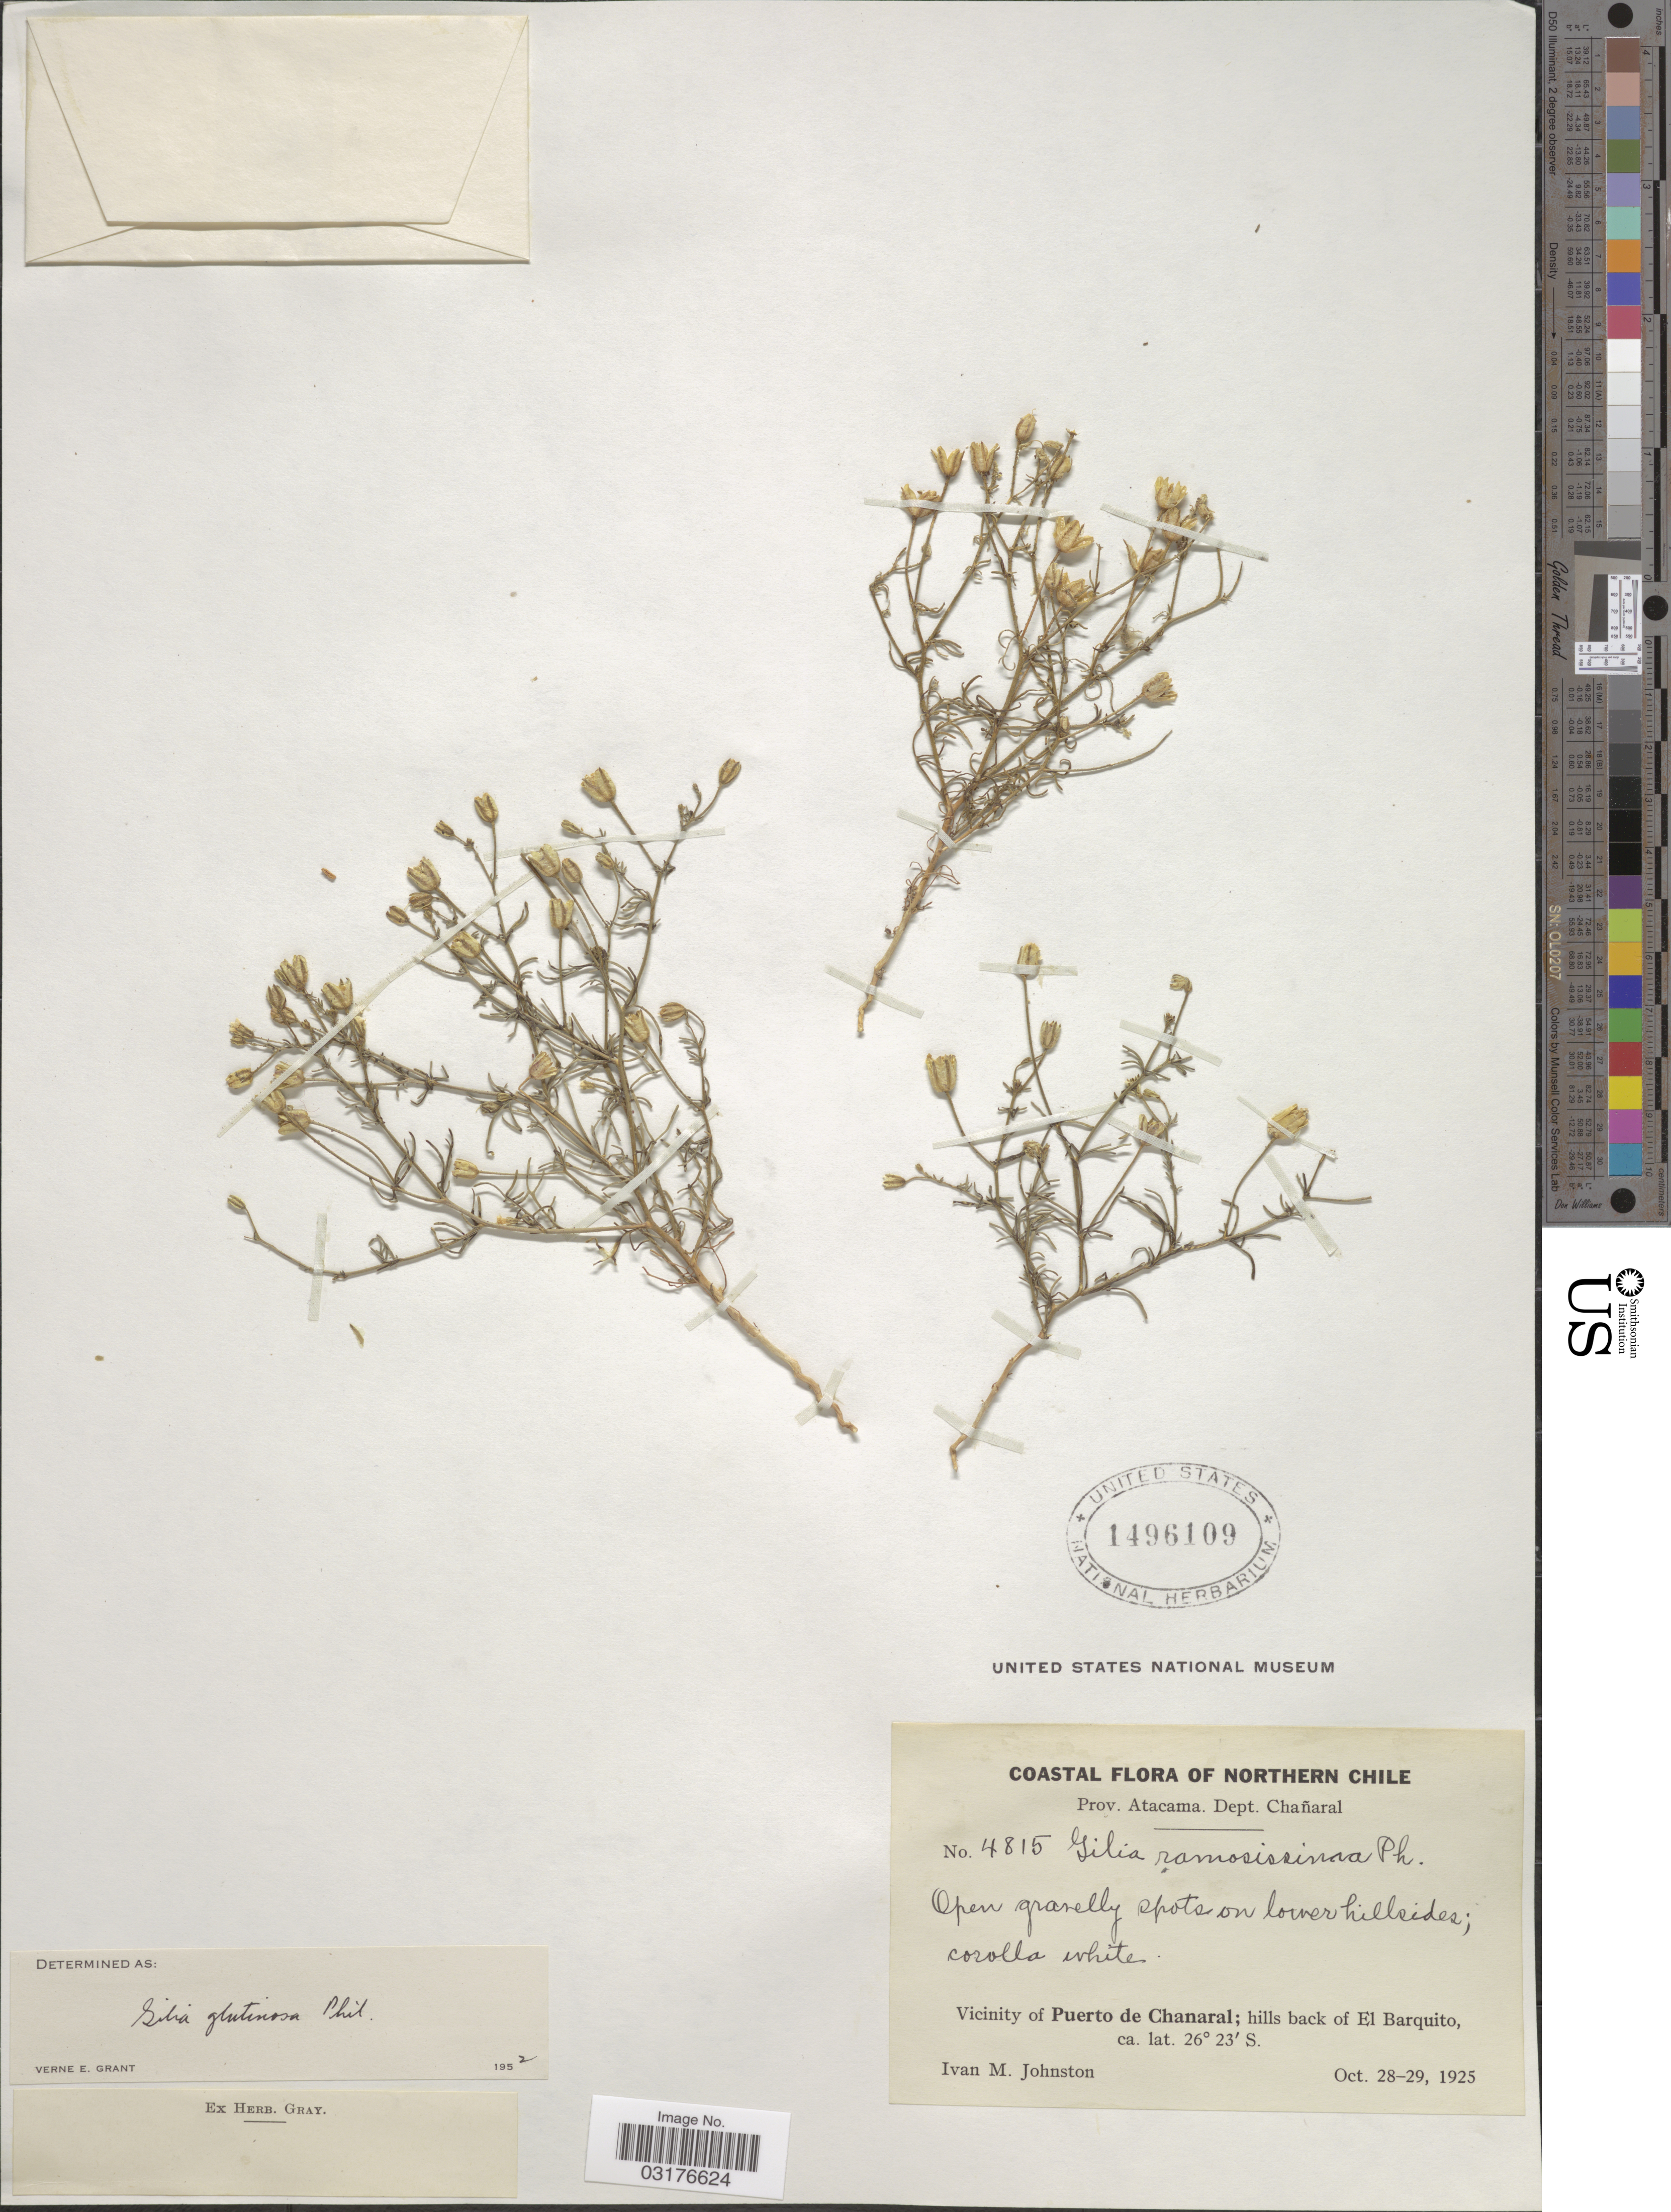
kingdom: Plantae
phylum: Tracheophyta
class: Magnoliopsida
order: Ericales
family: Polemoniaceae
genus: Dayia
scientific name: Dayia glutinosa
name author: (Phil.) J.M. Porter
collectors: I.M. Johnston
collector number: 4815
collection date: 1925-10-28/1925-10-29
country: Chile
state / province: Atacama (III)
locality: Coastal of Northern Chile. Prov. Atacama. Dept. Chañaral. Vicinity of Puerto de Chanaral; hills back of El Barquito.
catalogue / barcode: US 1496109